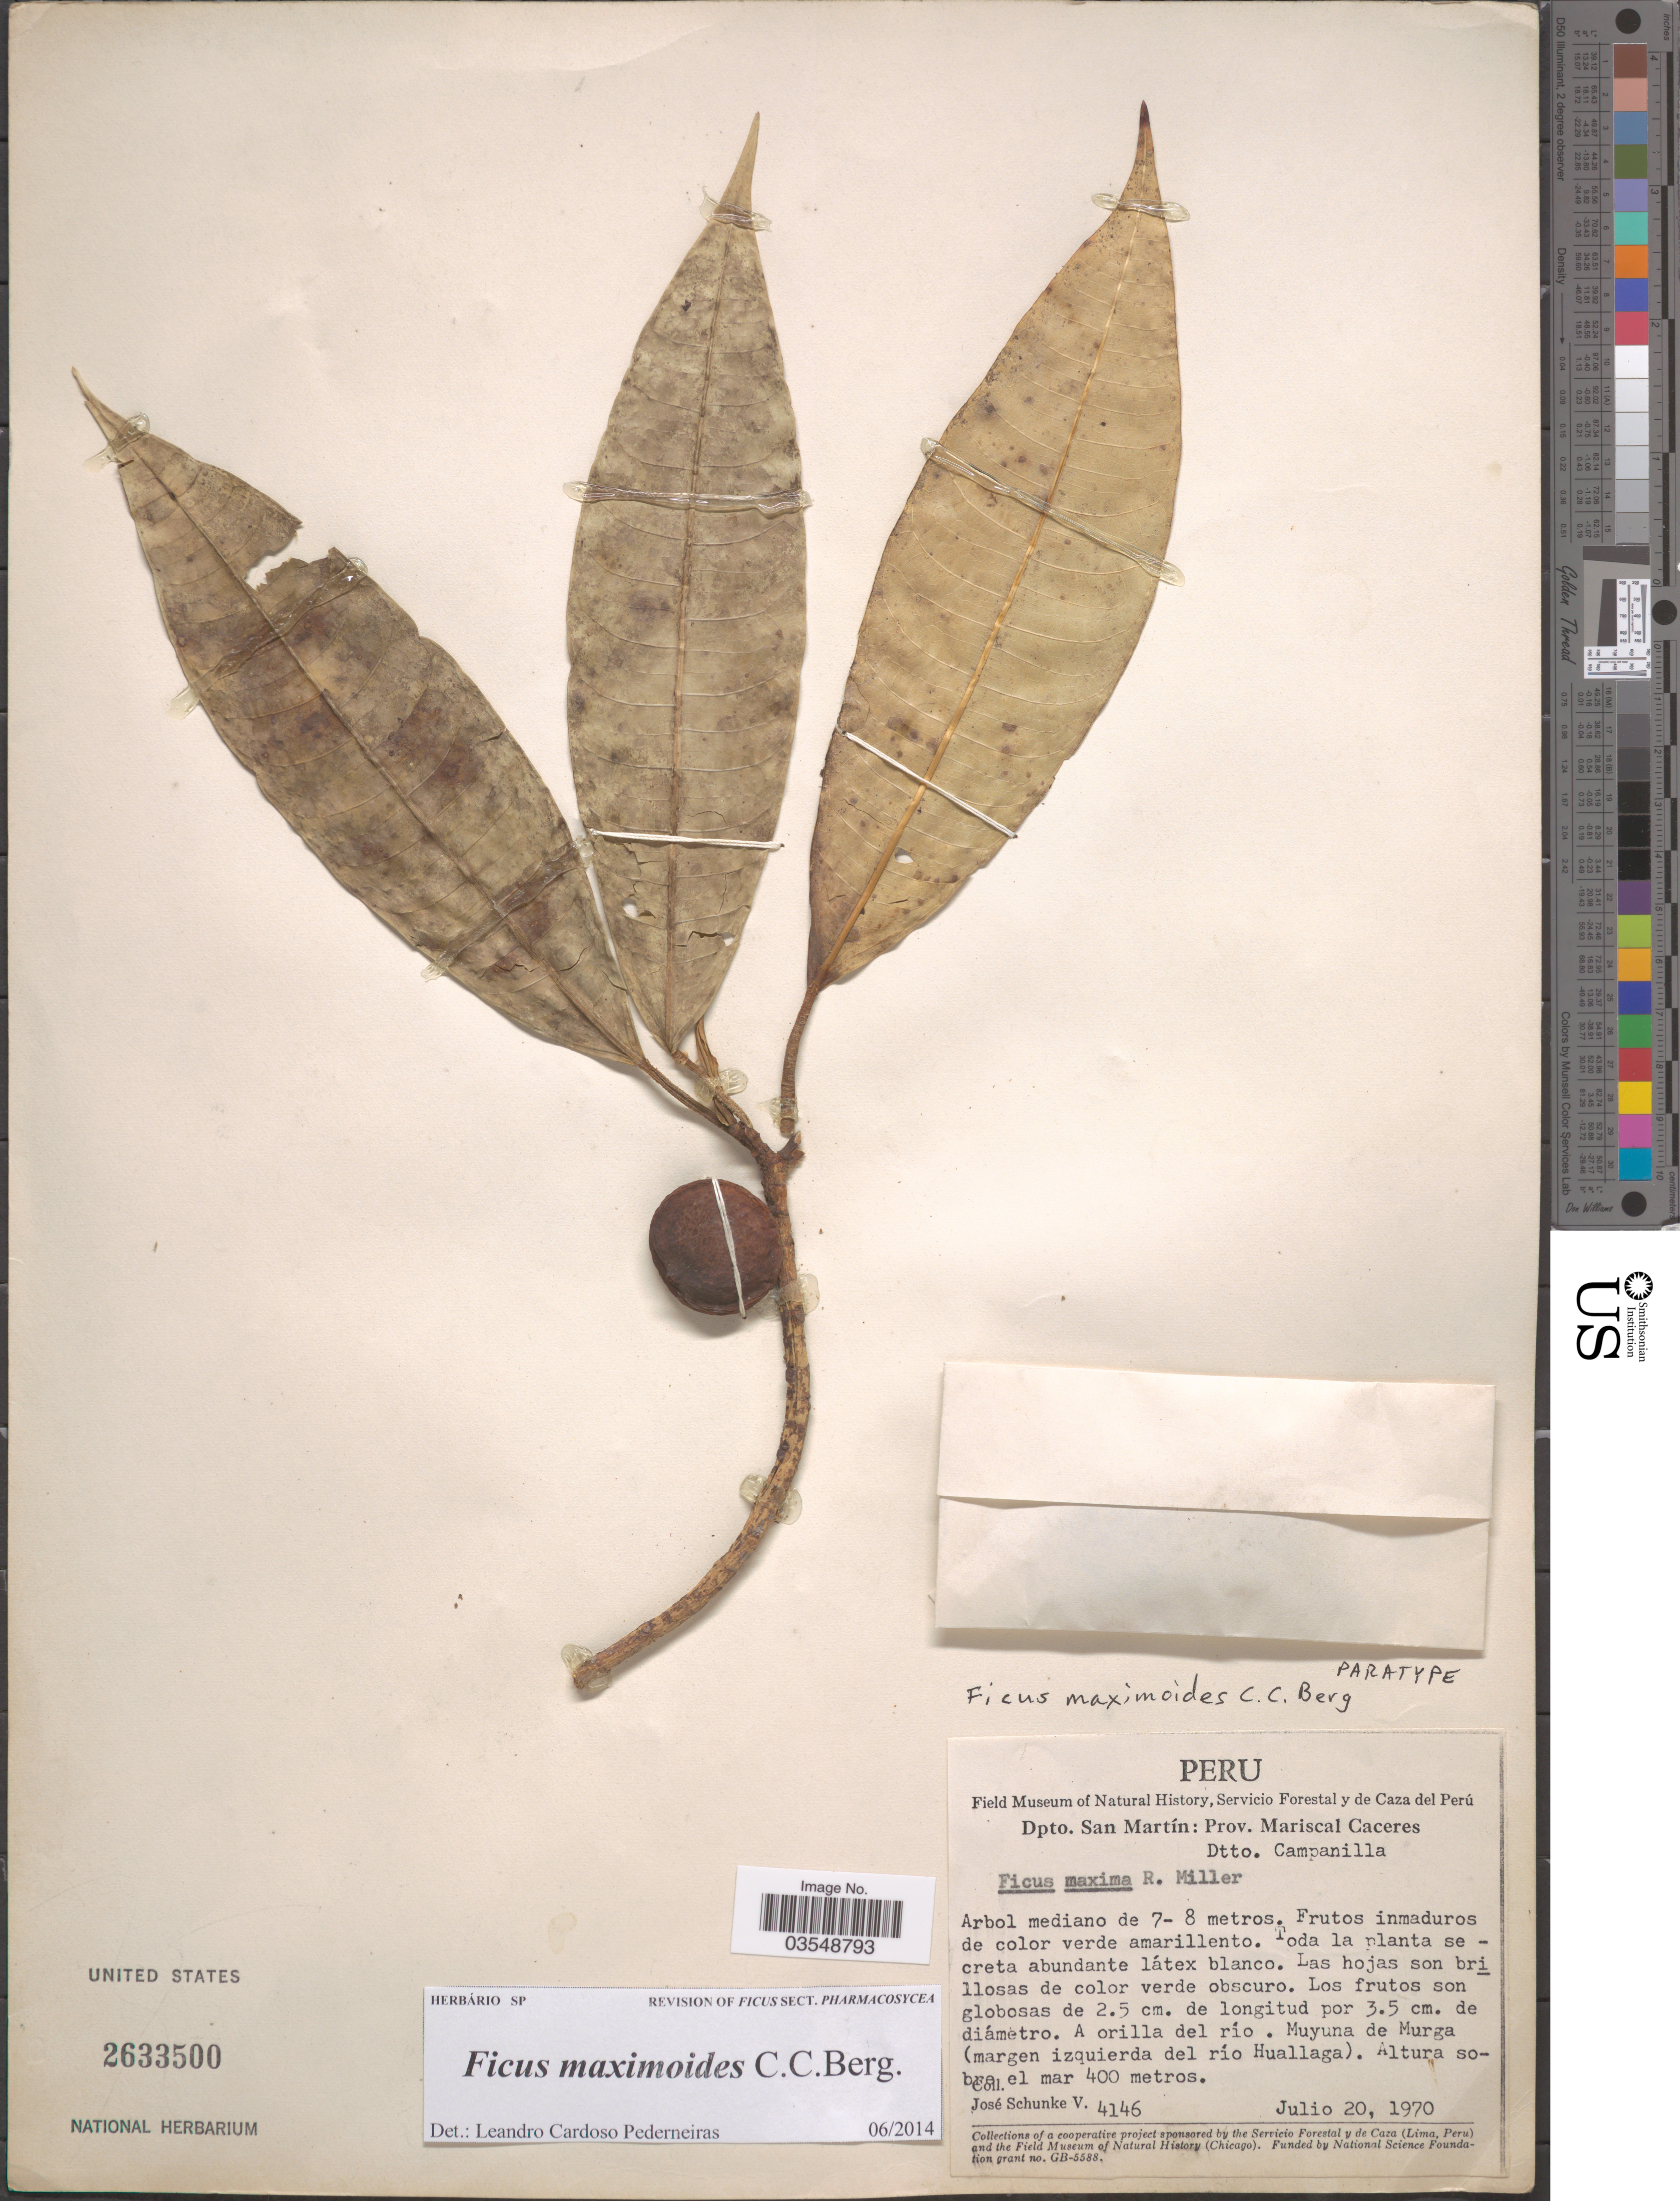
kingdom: Plantae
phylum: Tracheophyta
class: Magnoliopsida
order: Rosales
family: Moraceae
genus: Ficus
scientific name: Ficus maximoides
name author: C.C. Berg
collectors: J. Schunke Vigo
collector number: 4146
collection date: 1970-07-20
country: Peru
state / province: San Martín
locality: Dpto. San Martín: Prov. Mariscal Caceres. Dtto. Campanilla. A orilla del río. Muyuna de Murga (margen izquierde del río Huallaga).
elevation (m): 400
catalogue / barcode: US 2633500